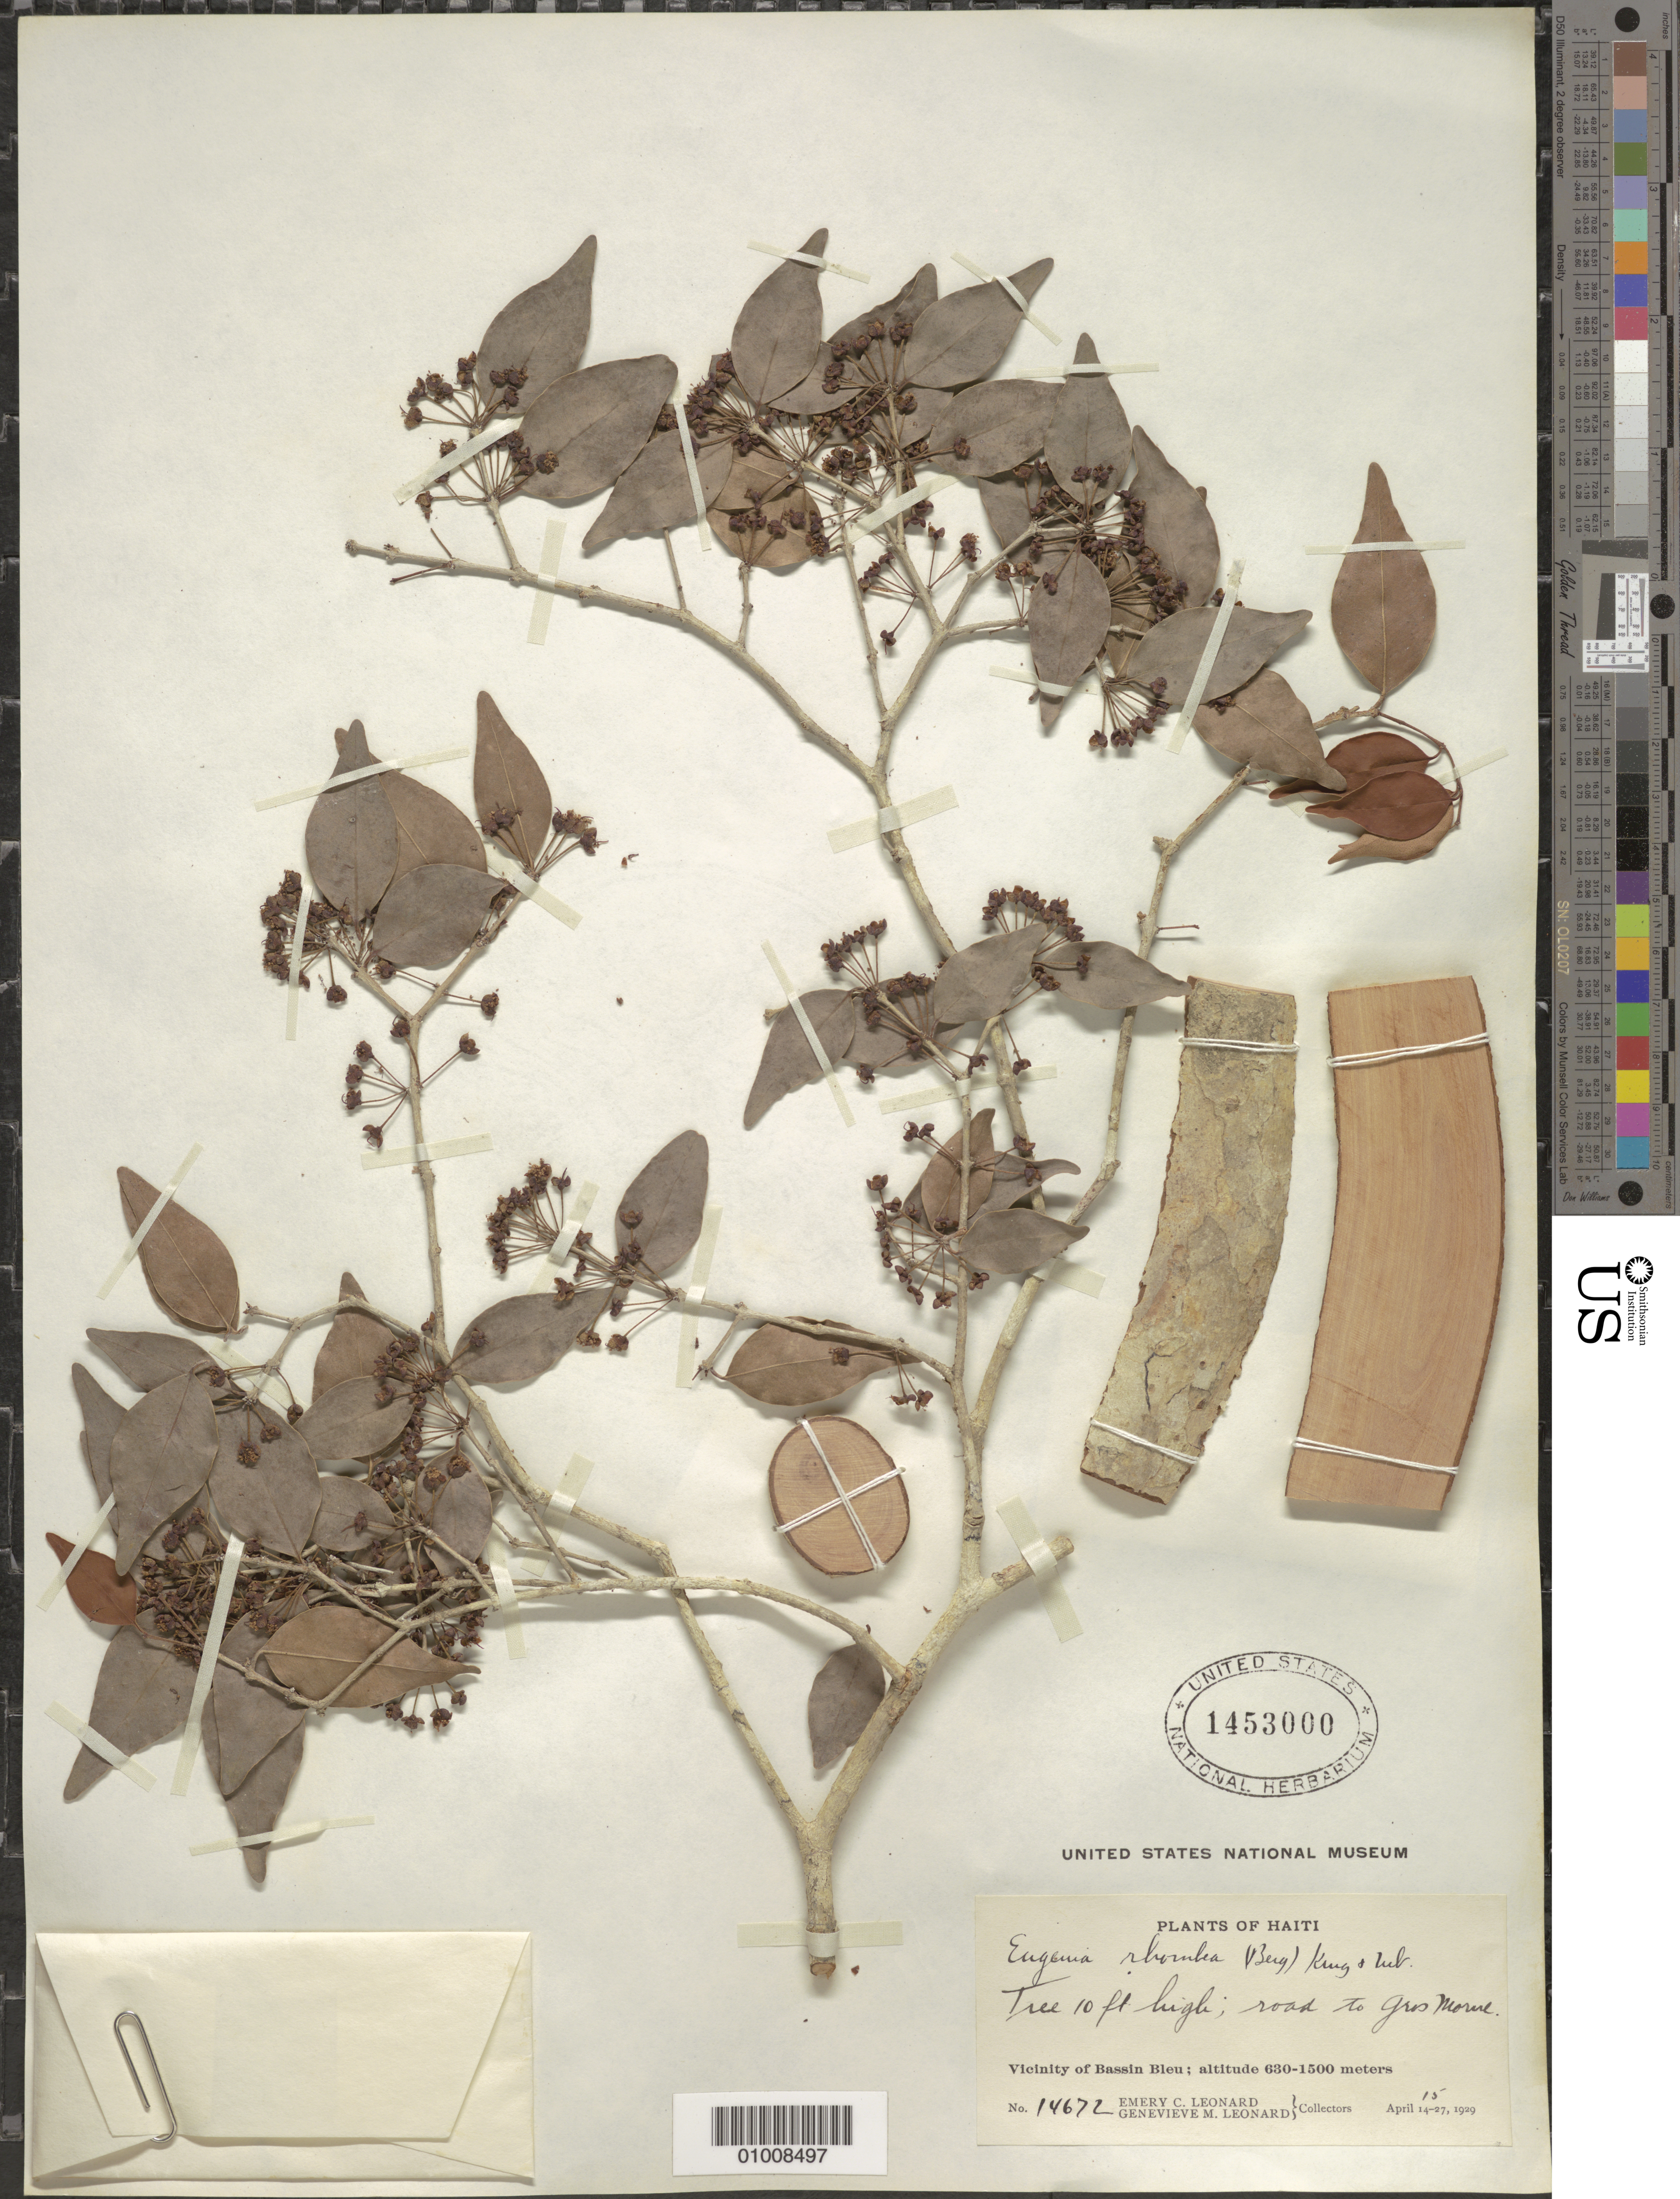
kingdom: Plantae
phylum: Tracheophyta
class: Magnoliopsida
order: Myrtales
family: Myrtaceae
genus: Eugenia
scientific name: Eugenia rhombea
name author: (O. Berg) Krug & Urb.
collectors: E. C. Leonard & G. M. Leonard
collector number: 14672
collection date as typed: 15 Apr 1929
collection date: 1929-04-15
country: Haiti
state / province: Nord-Óuest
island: Hispaniola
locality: Road to Gros Morne. Vicinity of Bassin Bleu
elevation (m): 630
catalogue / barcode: US 1453000